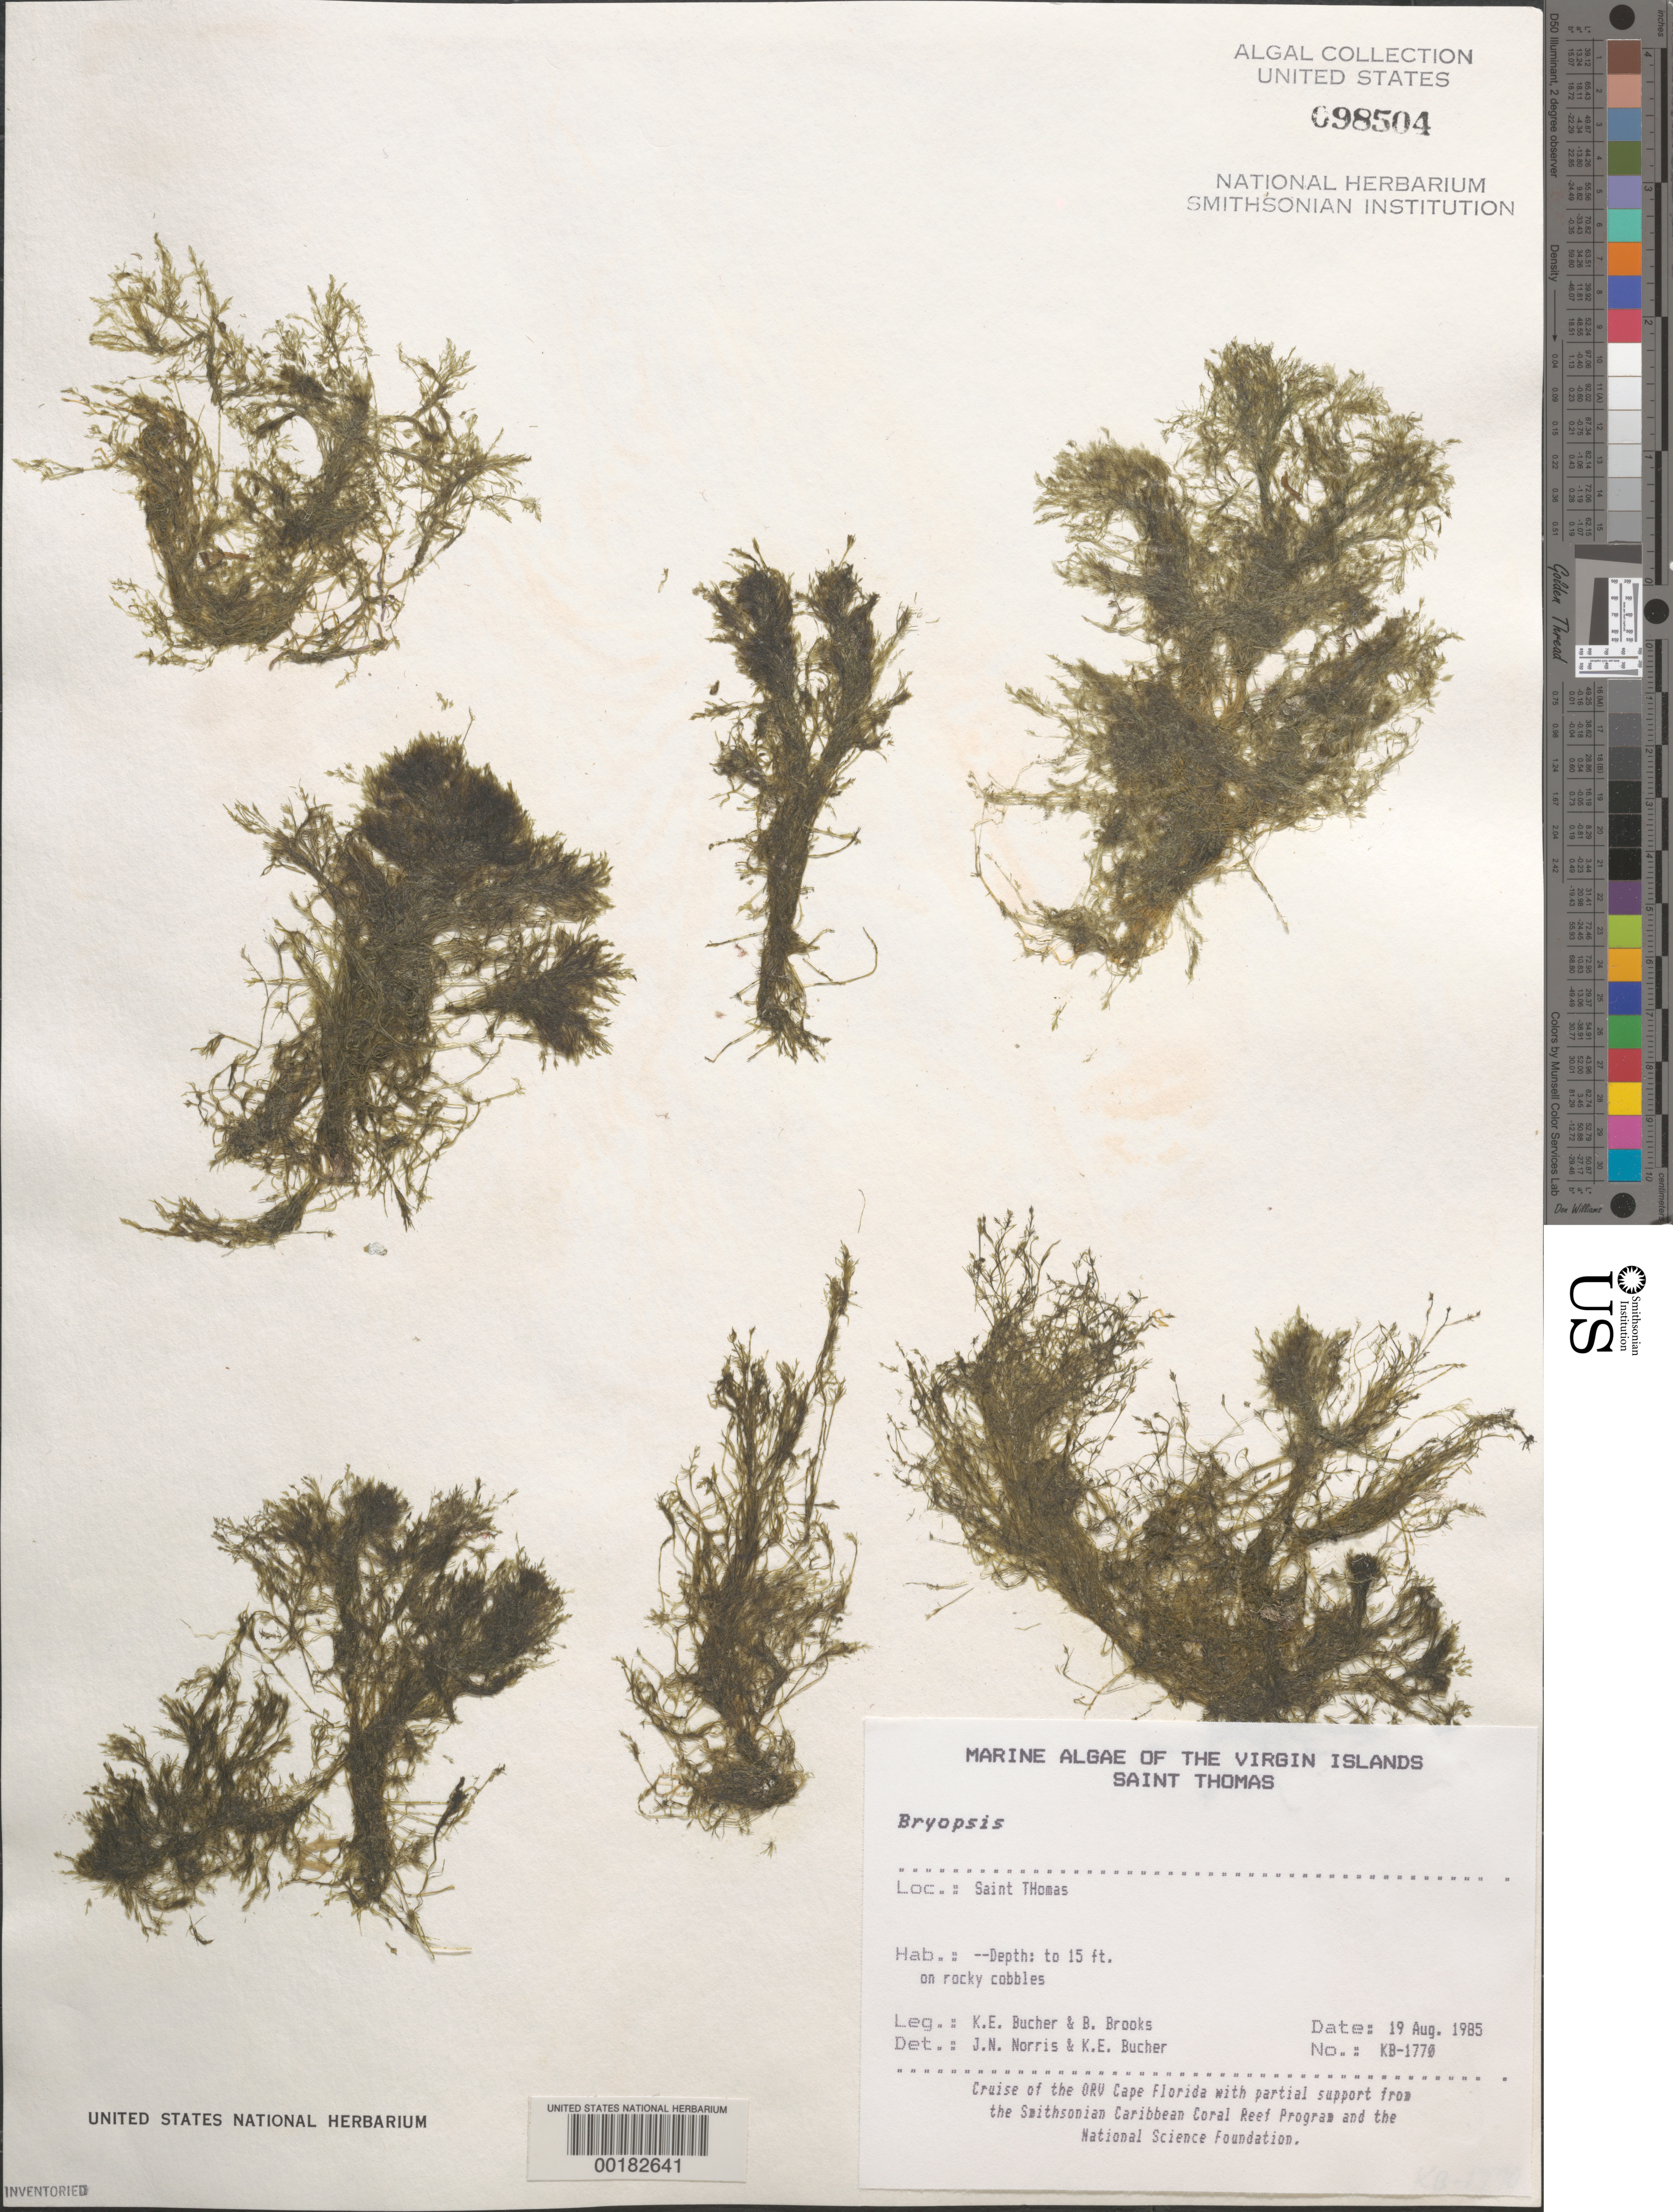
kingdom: Plantae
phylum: Chlorophyta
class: Ulvophyceae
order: Bryopsidales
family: Bryopsidaceae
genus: Bryopsis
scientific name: Bryopsis sp.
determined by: Norris, J. N.; Bucher, K. E.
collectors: K. E. Bucher & B. Brooks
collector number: Kb-1770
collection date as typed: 19 Aug 1985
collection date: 1985-08-19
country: U.S. Virgin Islands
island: St. Thomas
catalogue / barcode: US 98504